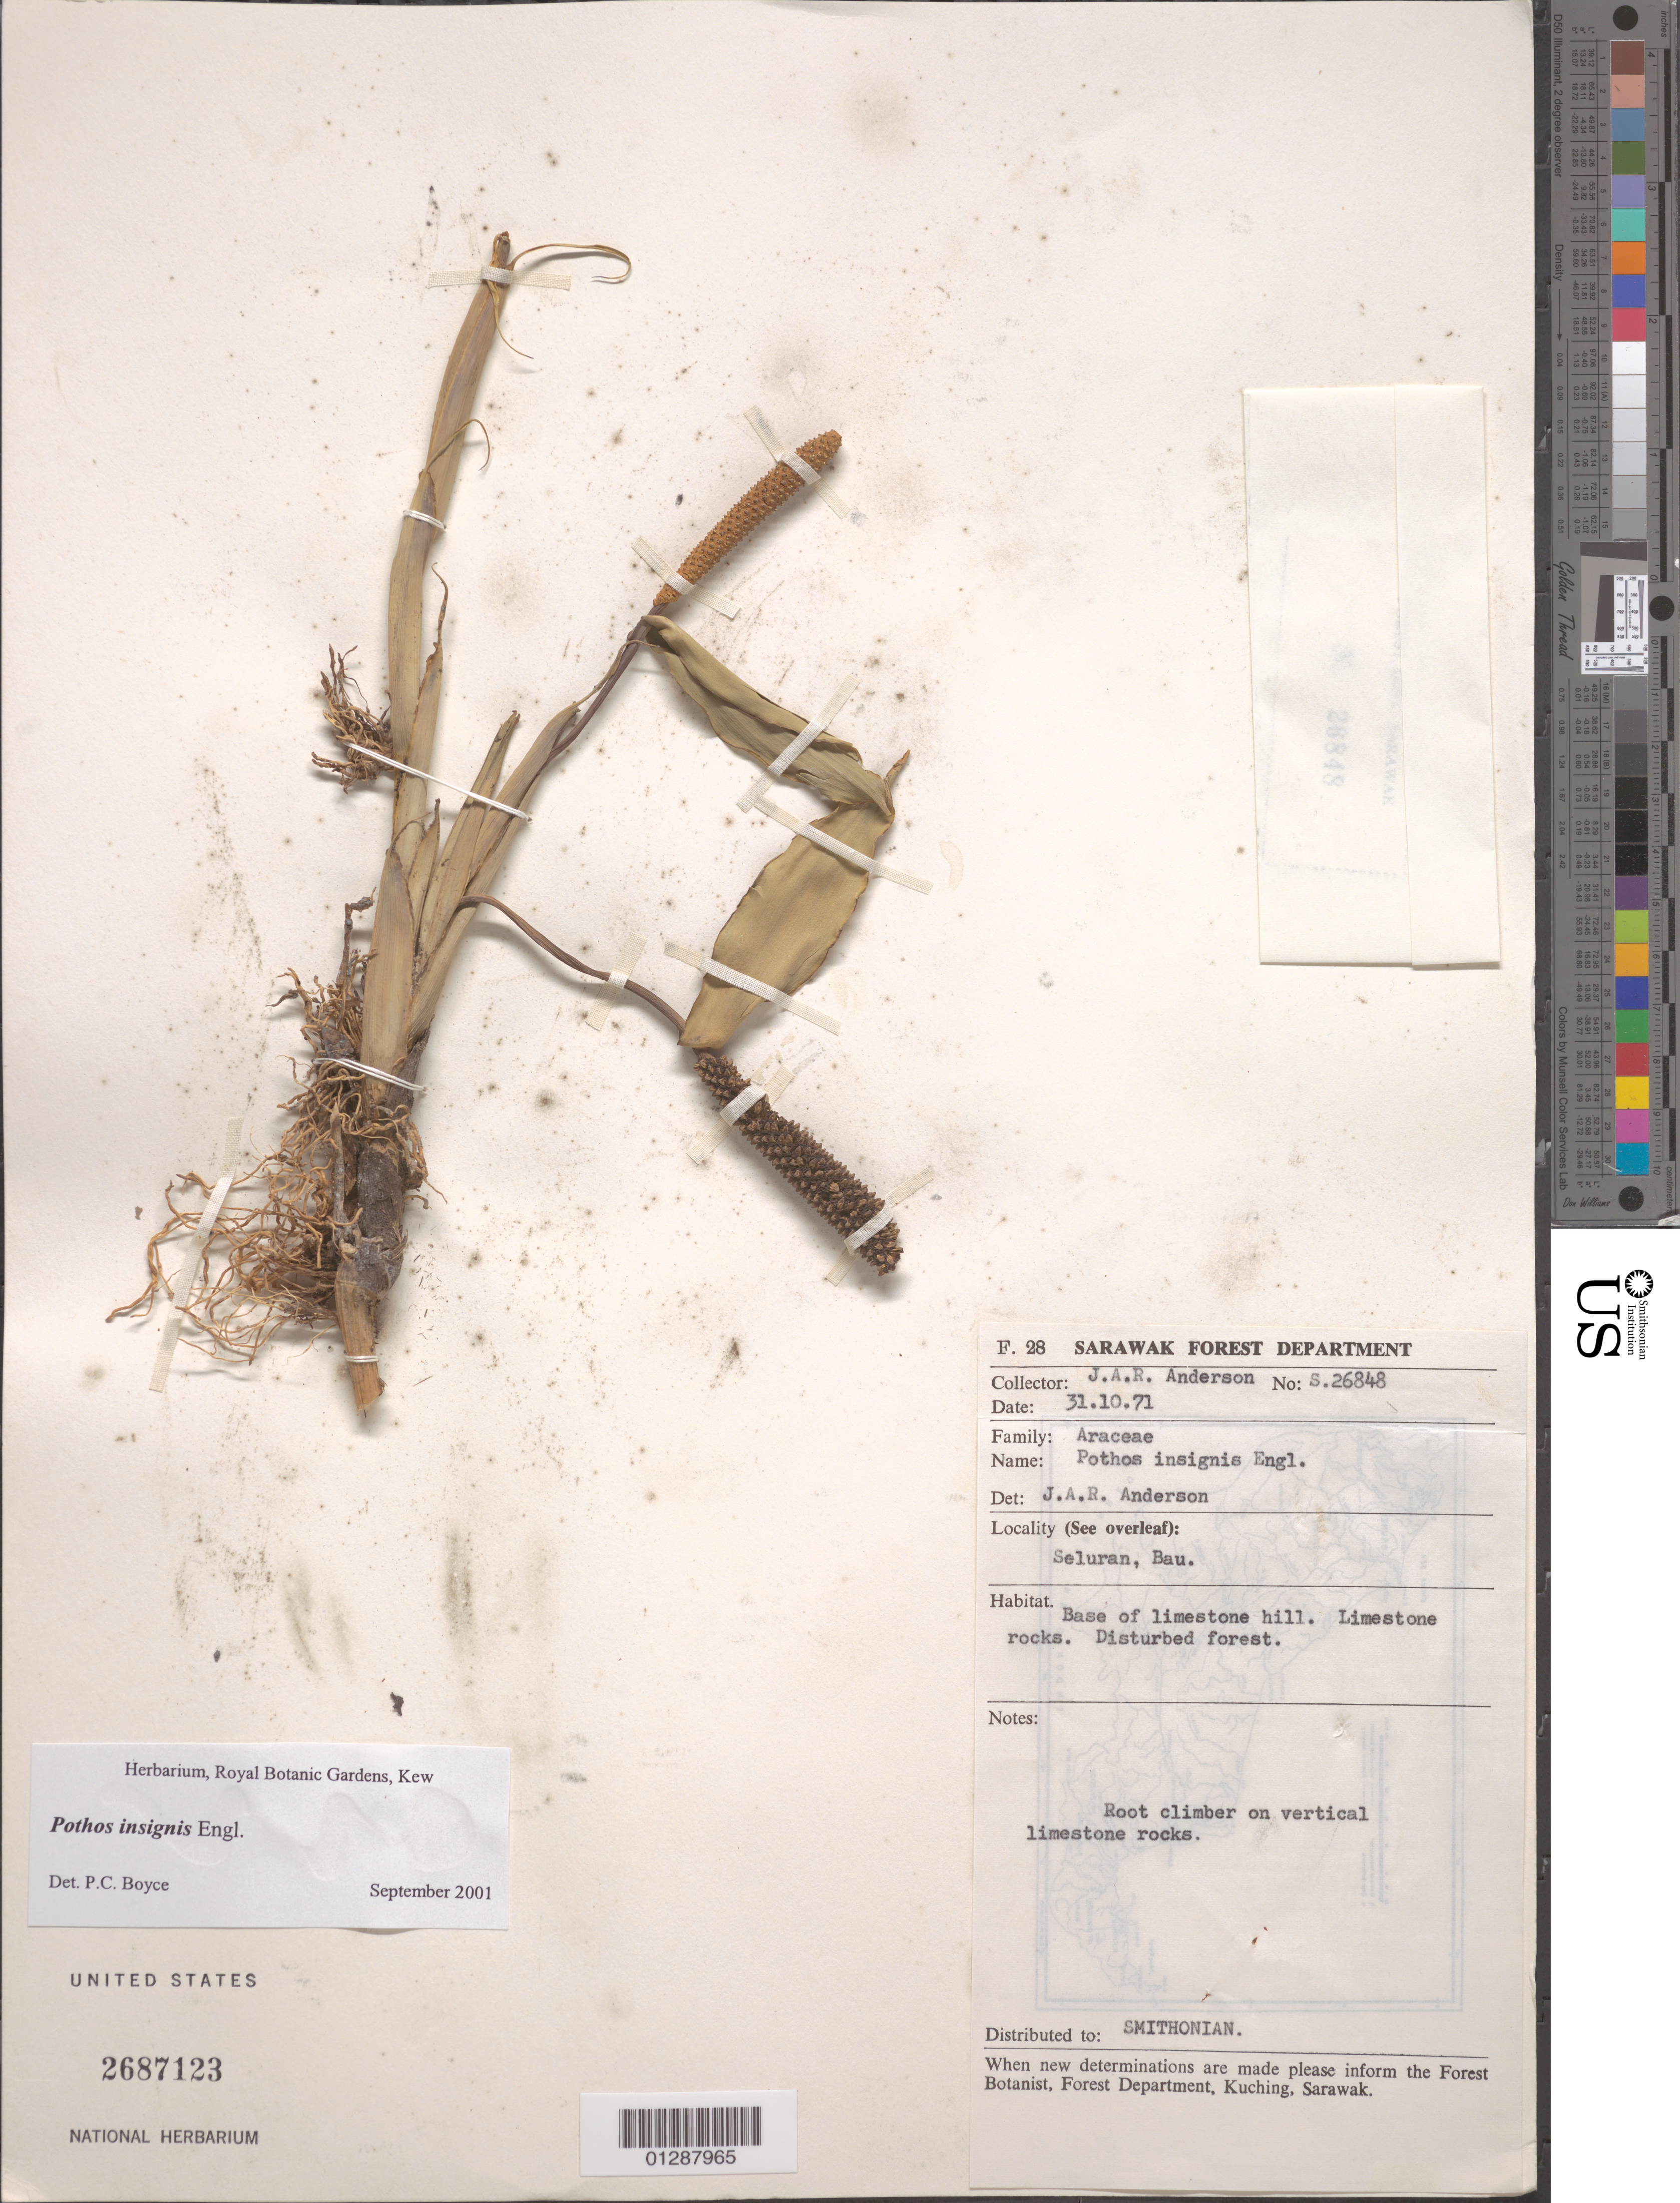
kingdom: Plantae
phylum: Tracheophyta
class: Liliopsida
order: Alismatales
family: Araceae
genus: Pothos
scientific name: Pothos insignis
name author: Engl.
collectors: J. A. R. Anderson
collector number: S26848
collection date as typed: Transcribed d/m/y: 31/10/71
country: Malaysia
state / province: Sarawak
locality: Seluran, Bau. Base of limestone hill.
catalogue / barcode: US 2687123